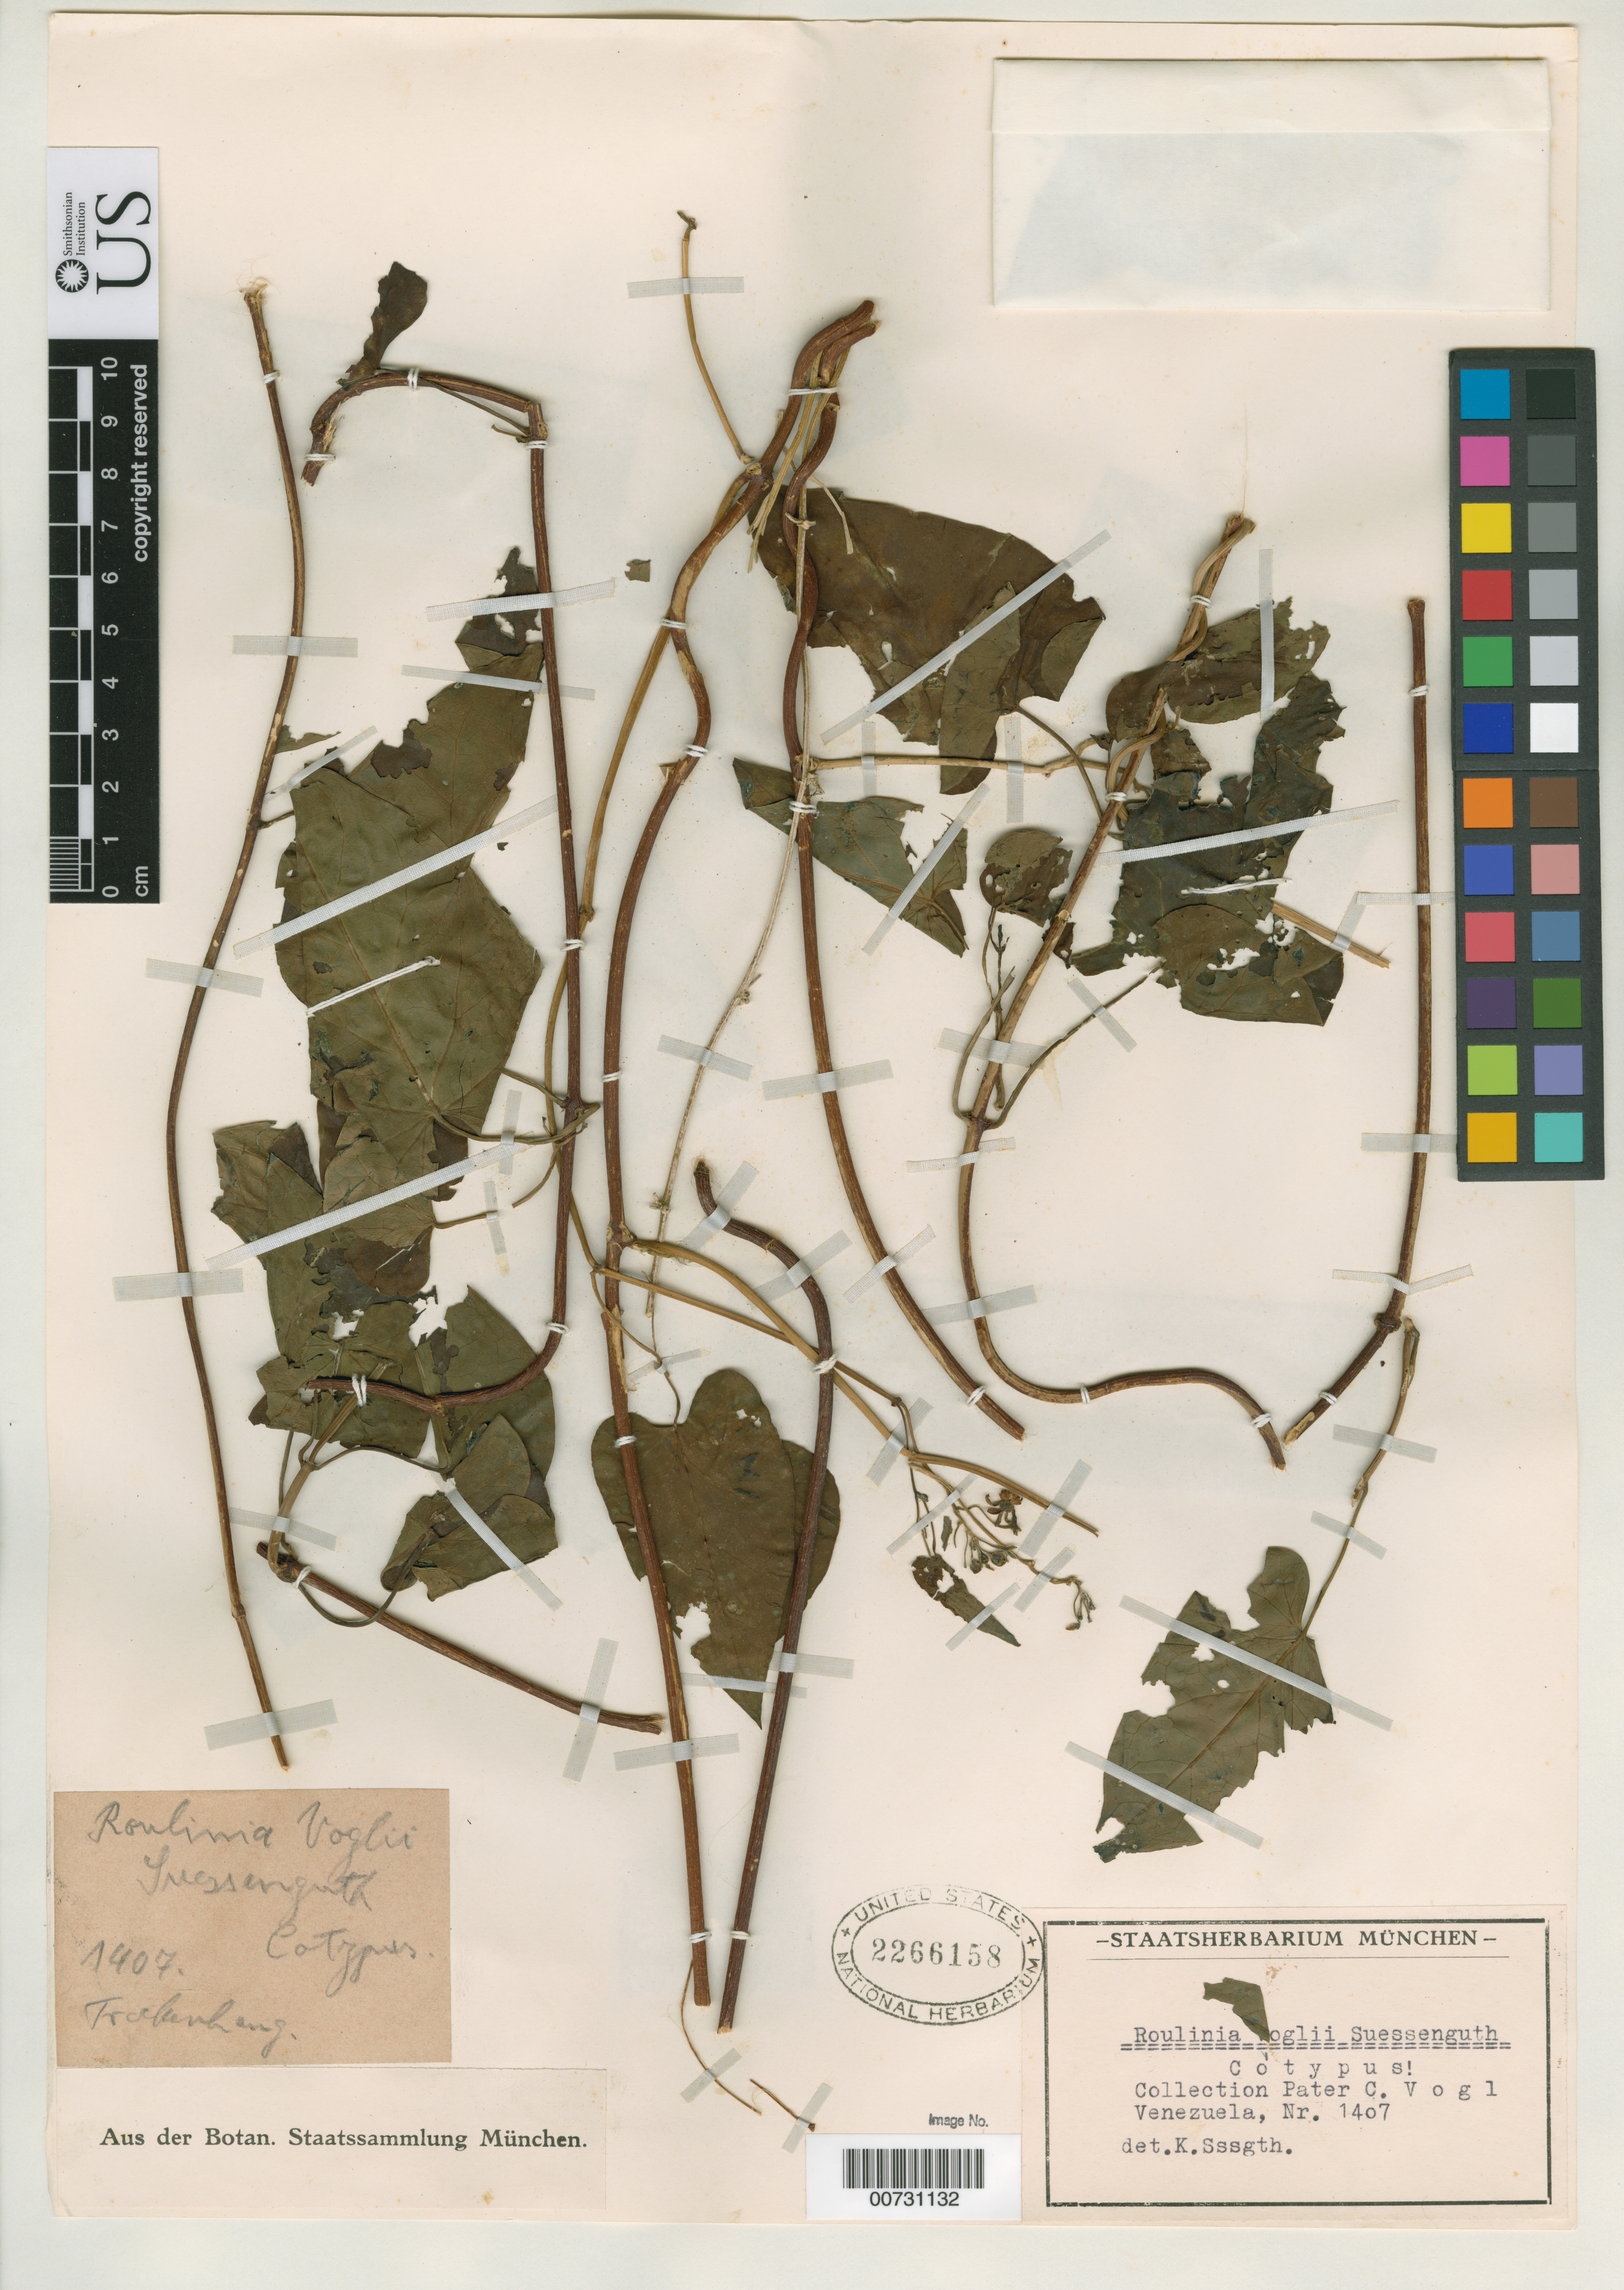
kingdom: Plantae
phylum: Tracheophyta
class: Magnoliopsida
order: Gentianales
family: Apocynaceae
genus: Roulinia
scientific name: Roulinia voglii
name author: Suess.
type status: Isotype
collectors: C. Vogl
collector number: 1407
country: Venezuela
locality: Trockenhang [protologue: "Maracay, Ebene und Trockenhänge"].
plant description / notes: Synonymy according to G. Morillo, 1997, in P. Berry et al., Flora of the Venezuelan Guayana 3: 142.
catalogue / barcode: US 2266158